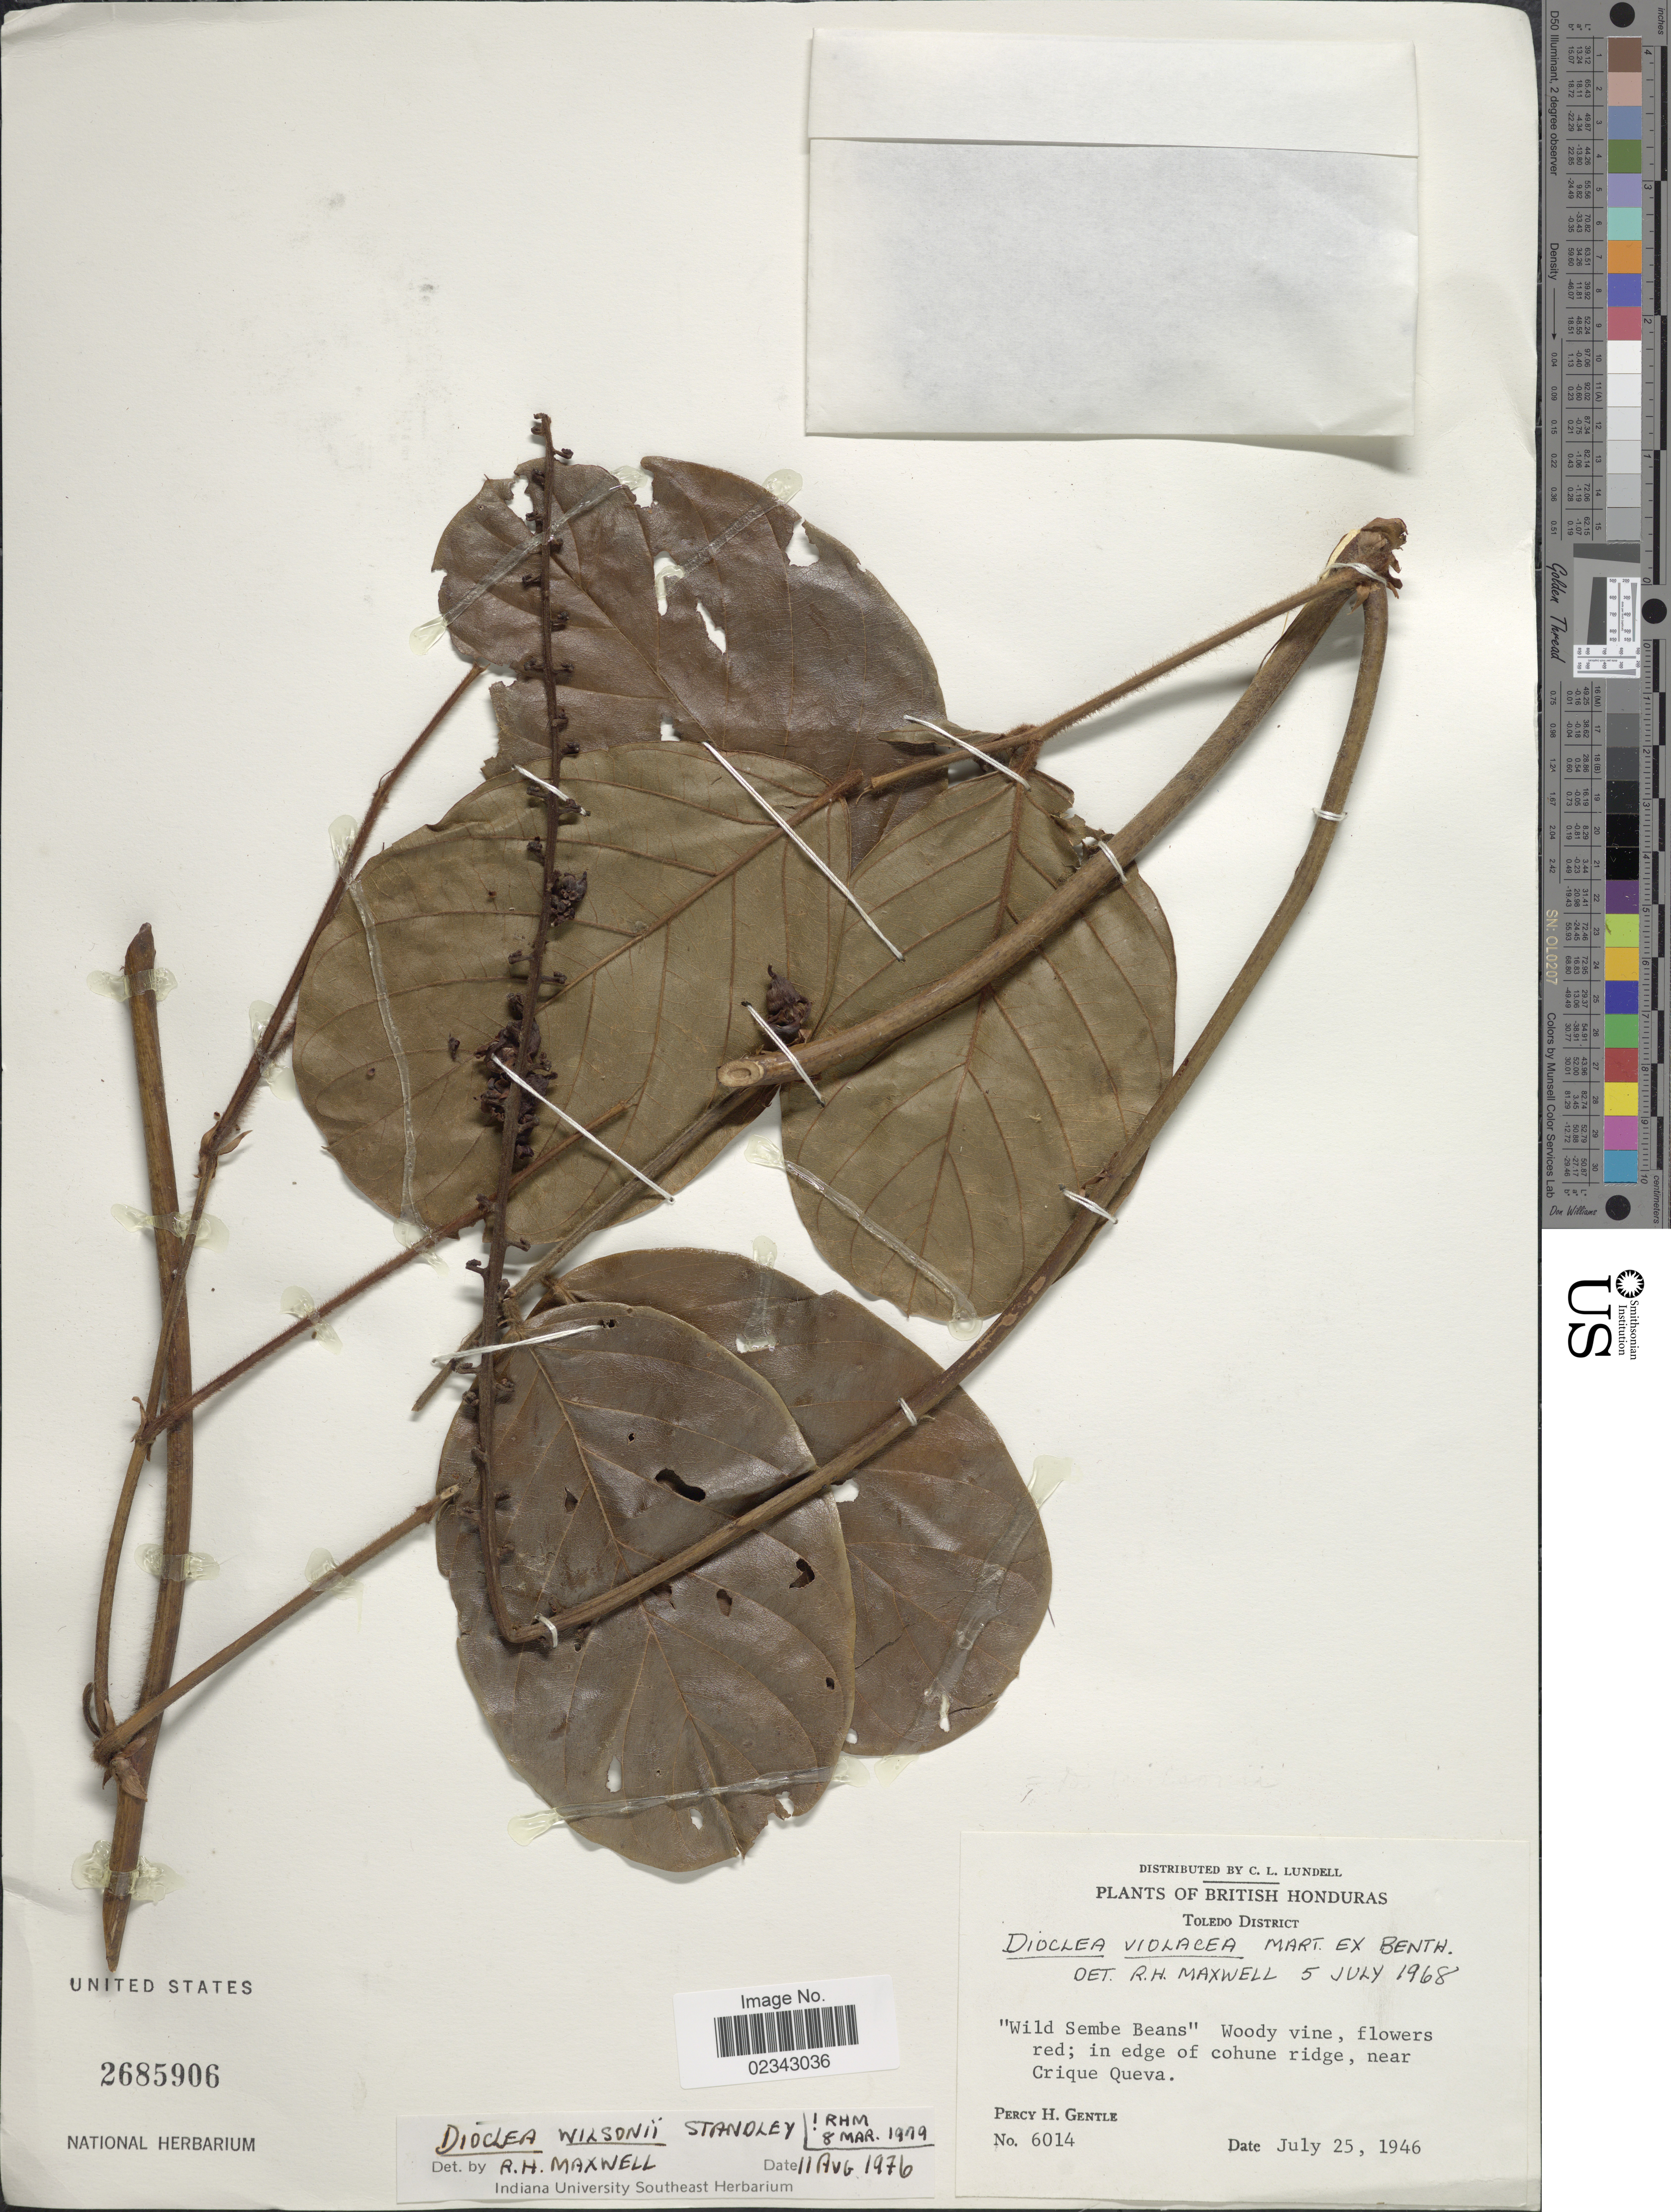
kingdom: Plantae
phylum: Tracheophyta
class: Magnoliopsida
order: Fabales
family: Fabaceae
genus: Macropsychanthus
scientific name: Macropsychanthus wilsonii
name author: (Standl.) L.P. Queiroz & Snak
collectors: P. H. Gentle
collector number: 6014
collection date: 1946-07-25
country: Belize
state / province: Toledo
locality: British Honduras, Toledo District, 'Wild Sembe Beans' Woody vine, in edge of cohune ridge, near Crique Queva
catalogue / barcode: US 2685906